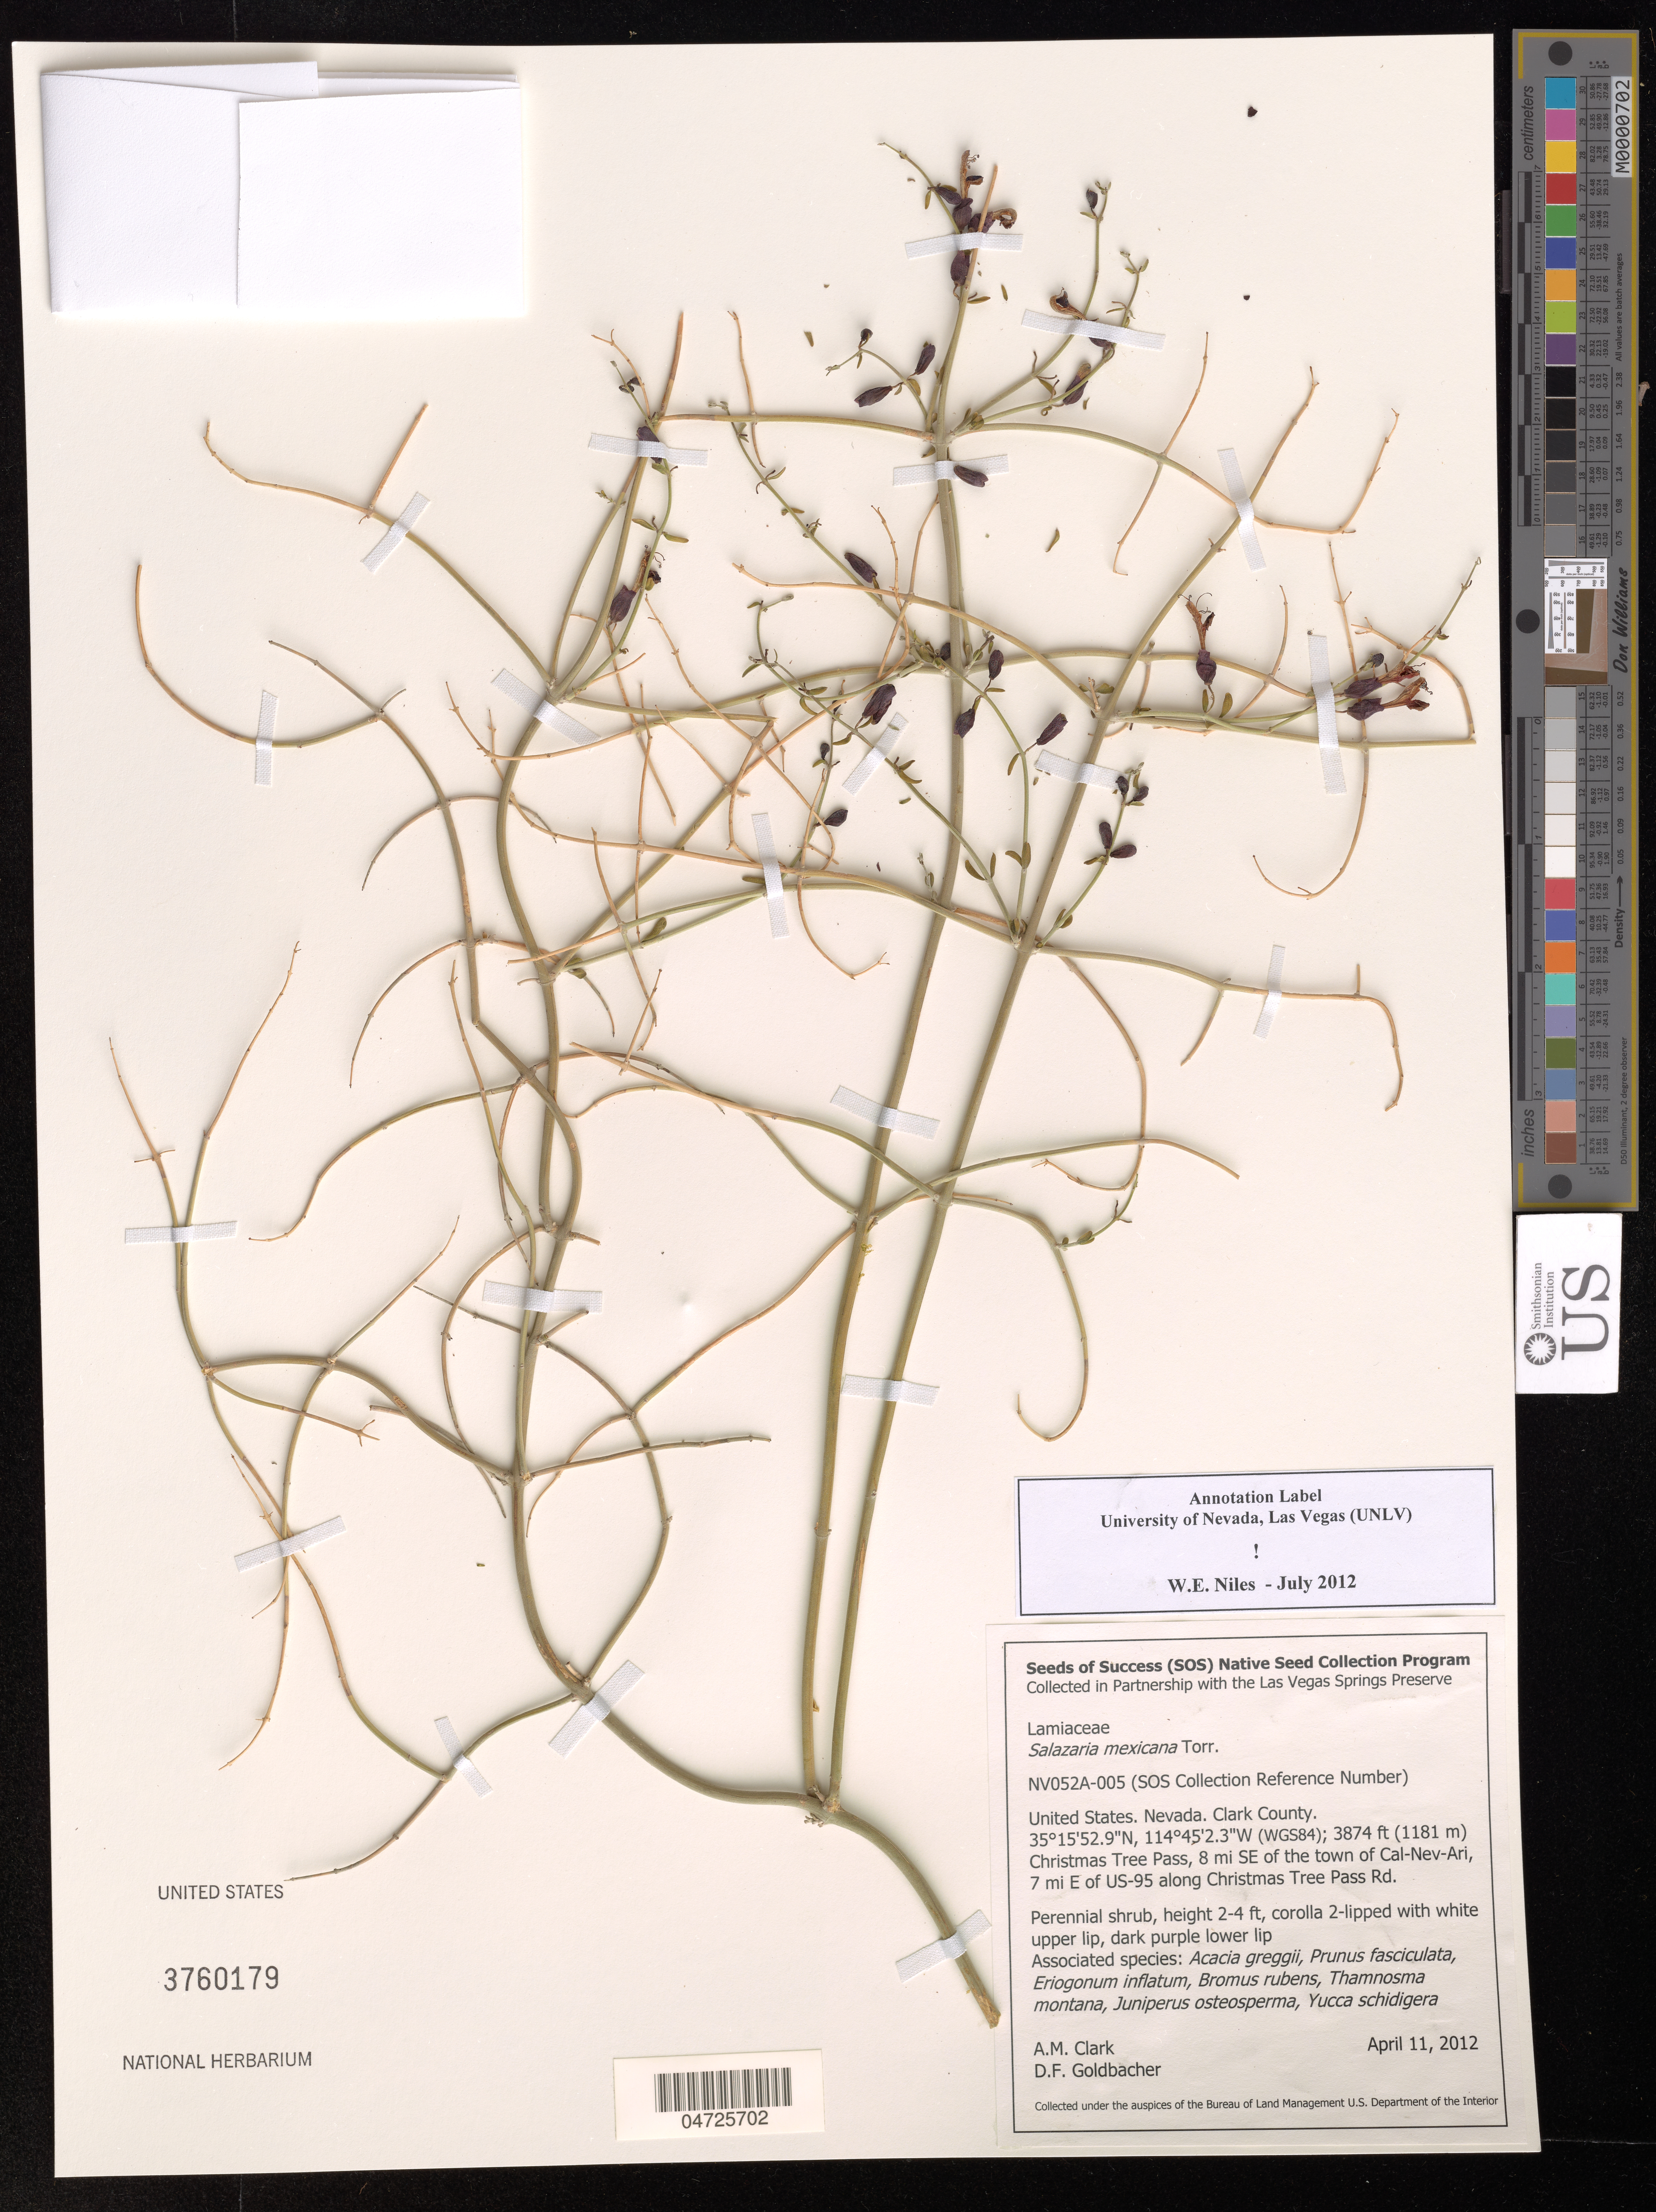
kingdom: Plantae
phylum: Tracheophyta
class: Magnoliopsida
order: Lamiales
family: Lamiaceae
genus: Salazaria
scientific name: Salazaria mexicana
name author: Torr.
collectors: A. Clark & D. Goldbacher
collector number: NV052A-005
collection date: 2012-04-11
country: United States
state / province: Nevada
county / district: Clark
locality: Clark County. Christmas Tree Pass, 8 mi SE of the town of Cal-Nev-Ari, 7 mi E of US-95 along Christmas Tree Pass Rd.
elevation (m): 1181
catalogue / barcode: US 3760179